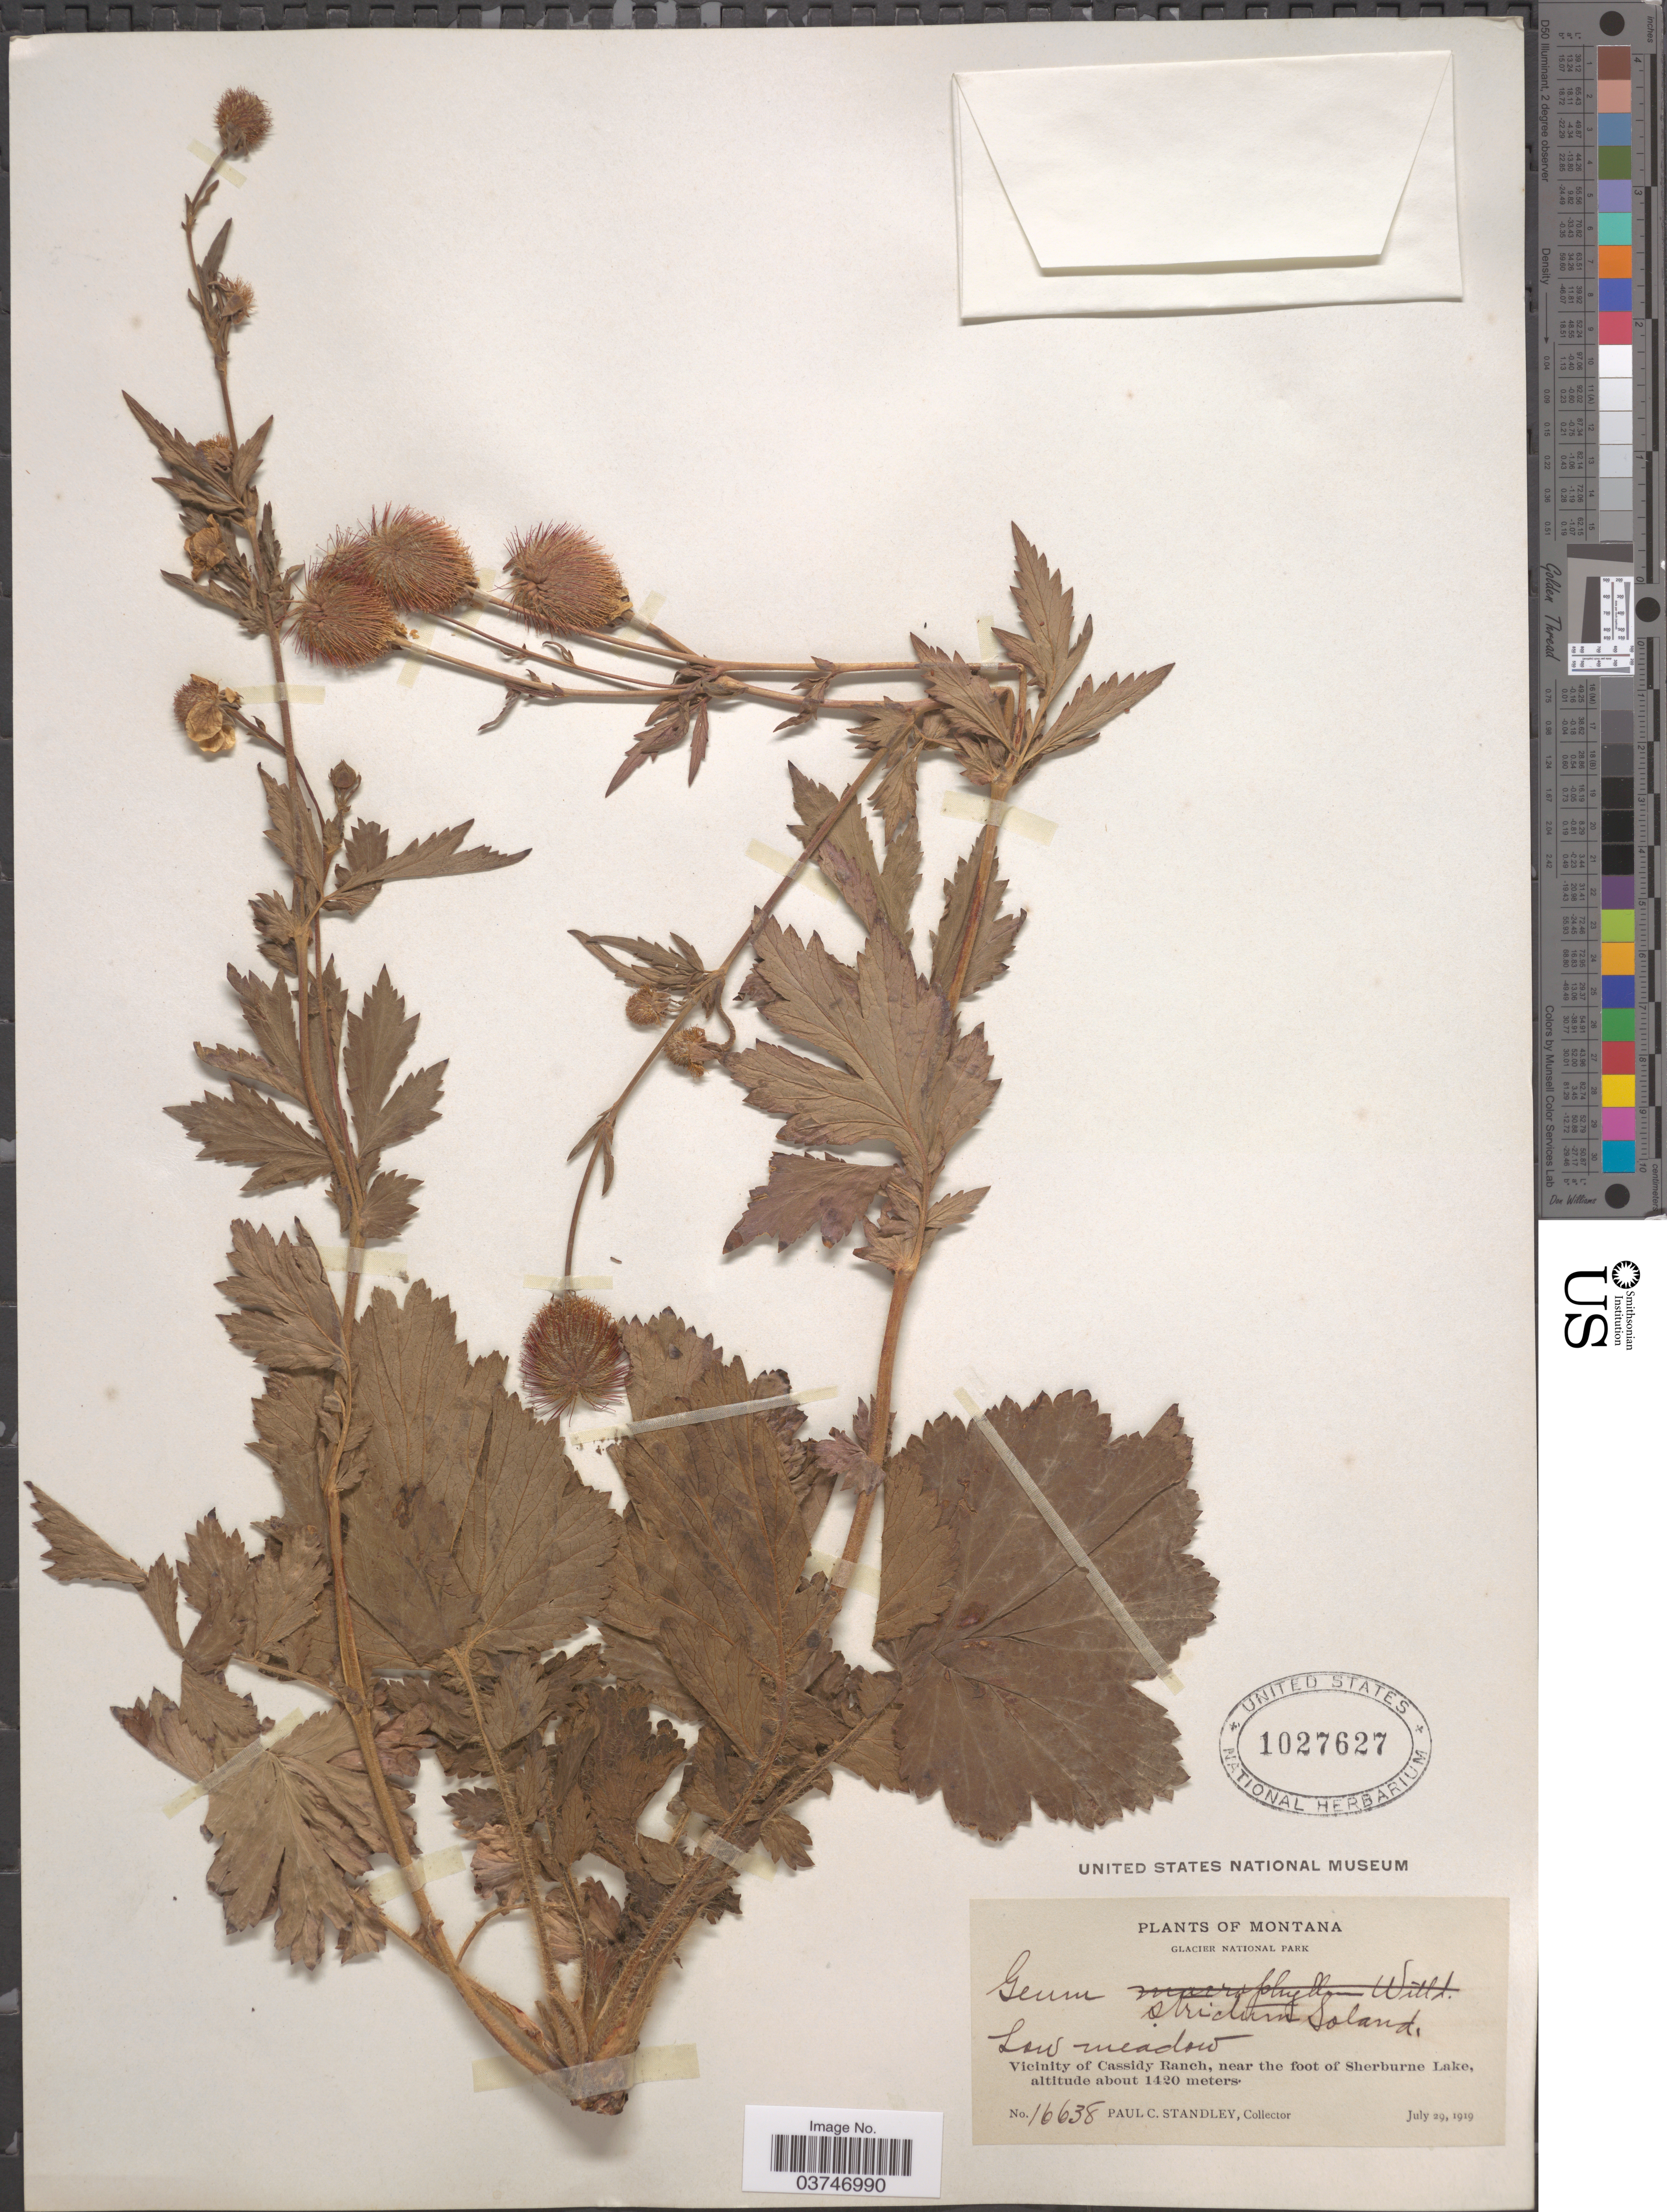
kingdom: Plantae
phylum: Tracheophyta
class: Magnoliopsida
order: Rosales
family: Rosaceae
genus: Geum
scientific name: Geum aleppicum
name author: Jacq.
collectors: P. C. Standley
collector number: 16638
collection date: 1919-07-29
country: United States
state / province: Montana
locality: Glacier National Park. Vicinity of Cassidy Ranch, near the foot of Sherburne Lake.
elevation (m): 1420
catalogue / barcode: US 1027627